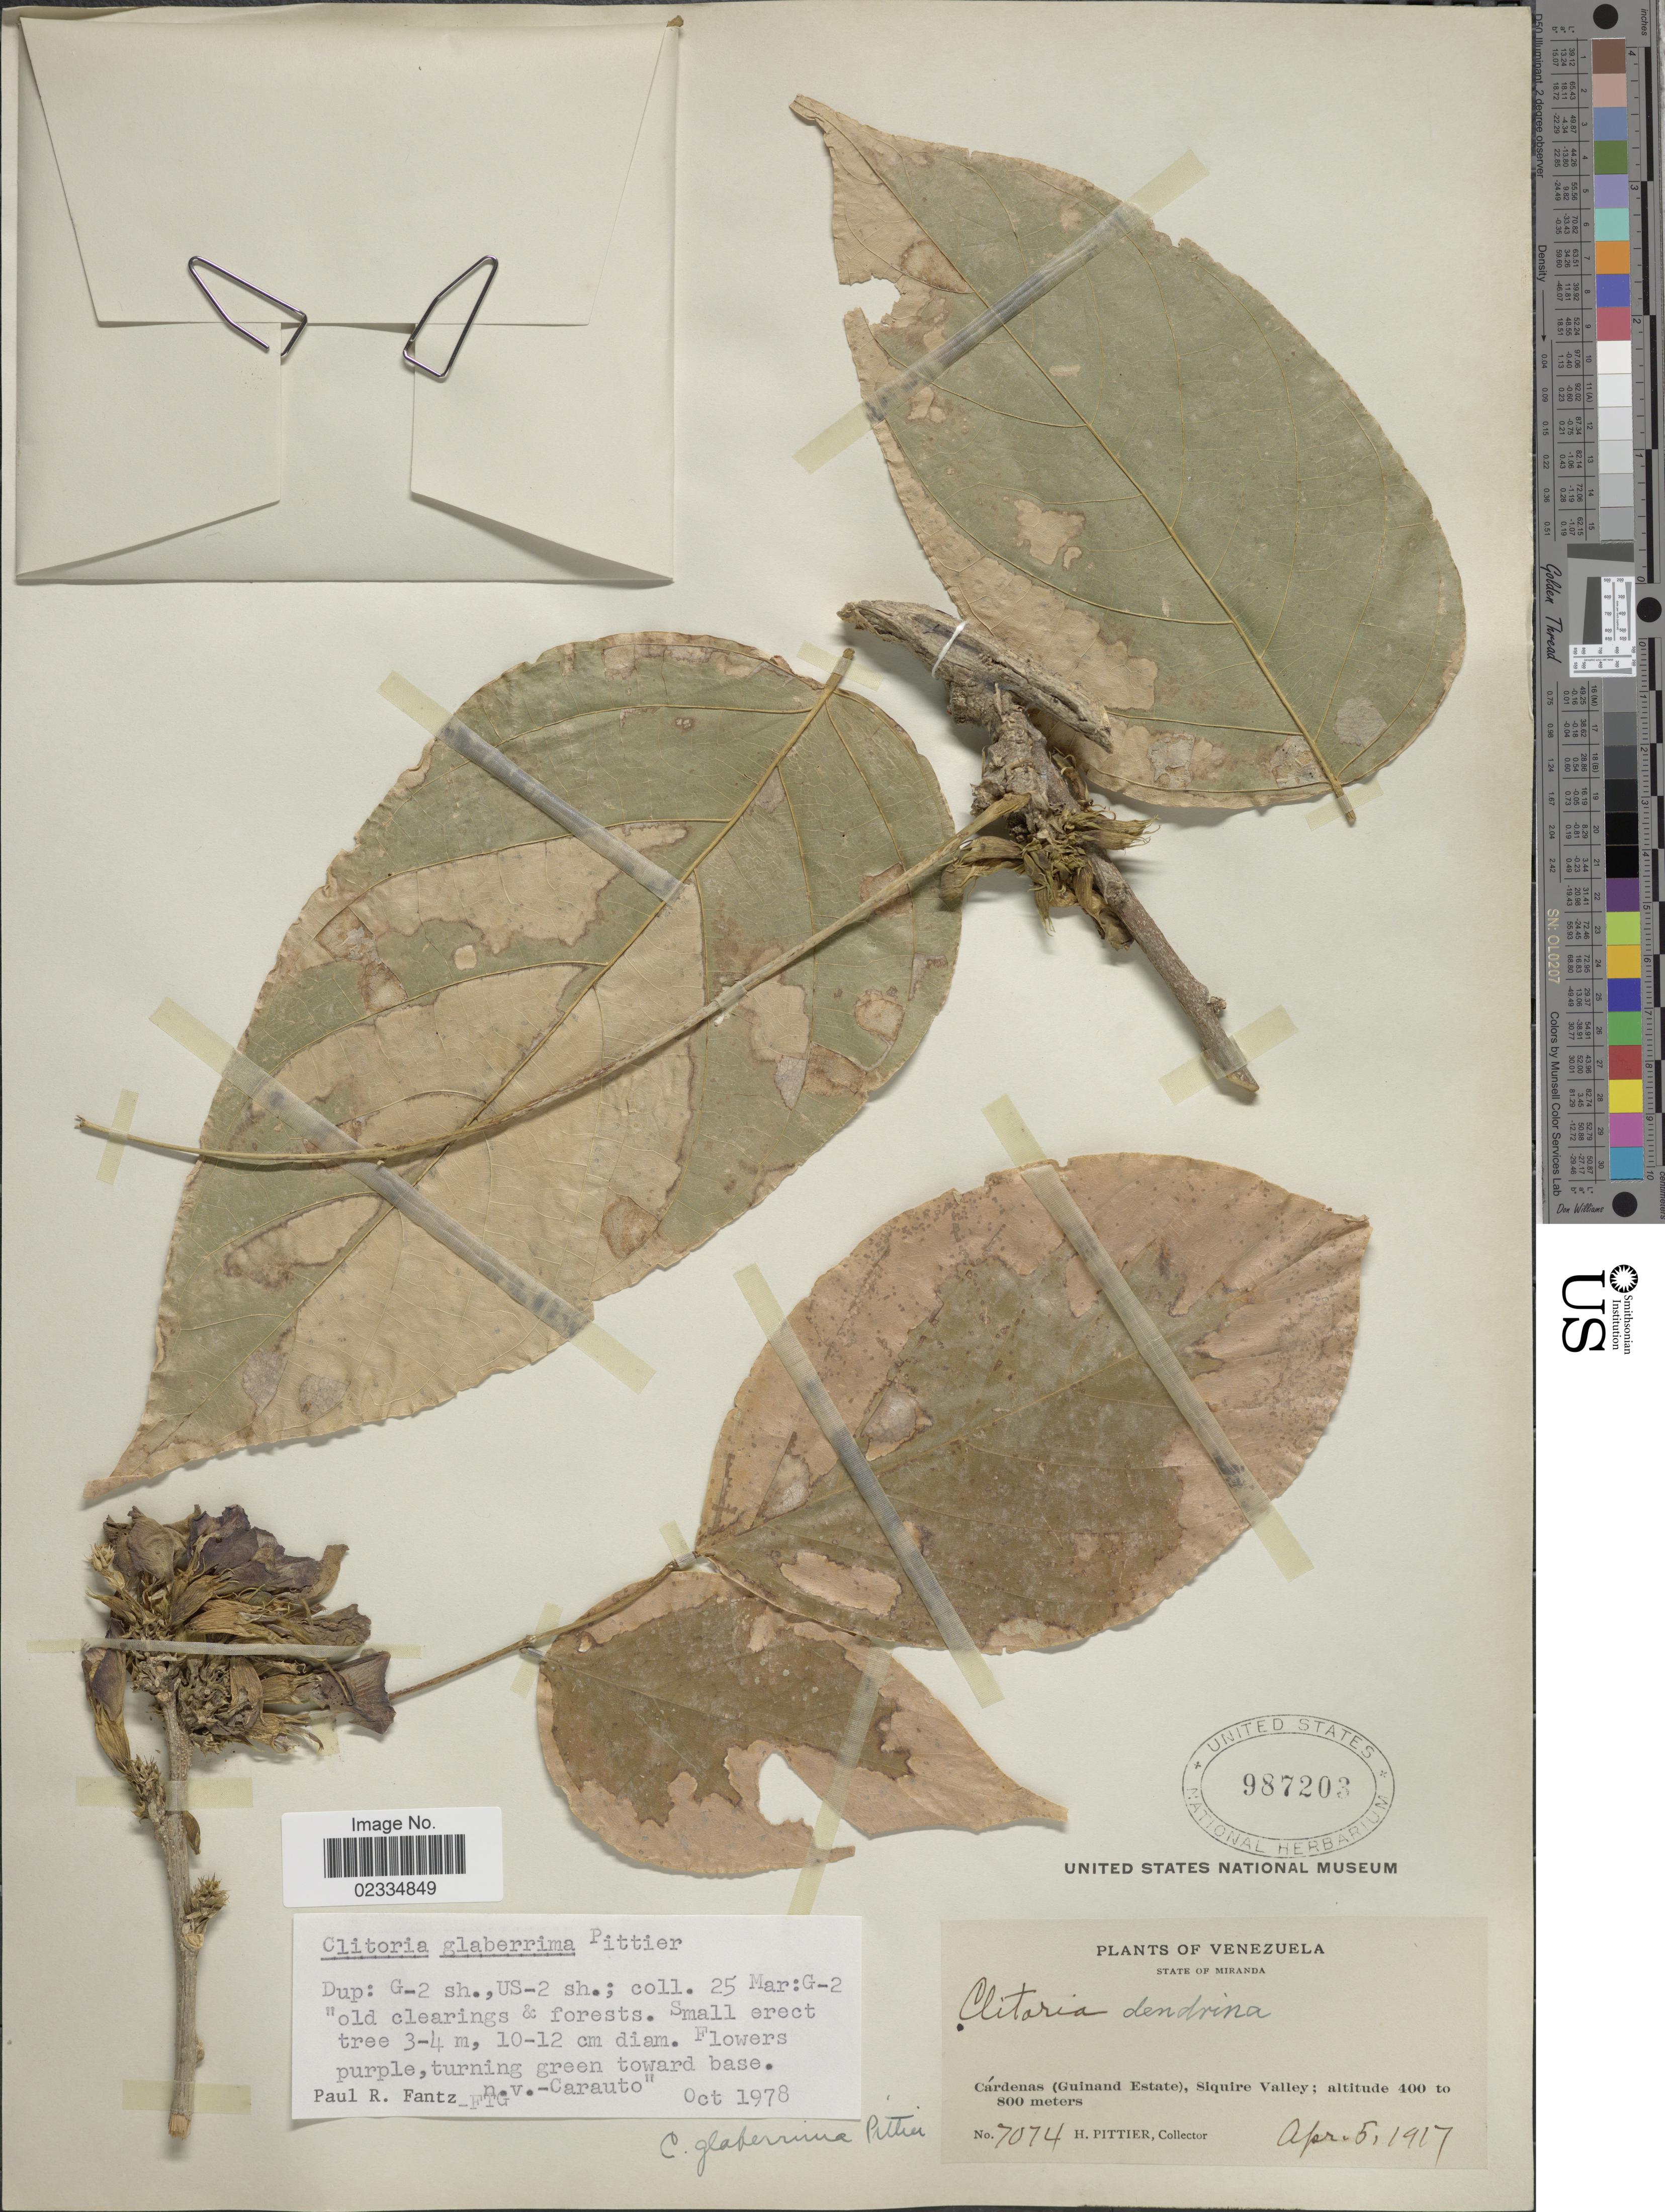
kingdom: Plantae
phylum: Tracheophyta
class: Magnoliopsida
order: Fabales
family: Fabaceae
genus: Clitoria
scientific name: Clitoria glaberrima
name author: Pittier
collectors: H. F. Pittier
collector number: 7074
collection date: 1917-04-05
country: Venezuela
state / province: Miranda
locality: Cardenas (Guinand Estate), Siquire Valley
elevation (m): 400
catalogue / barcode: US 987203